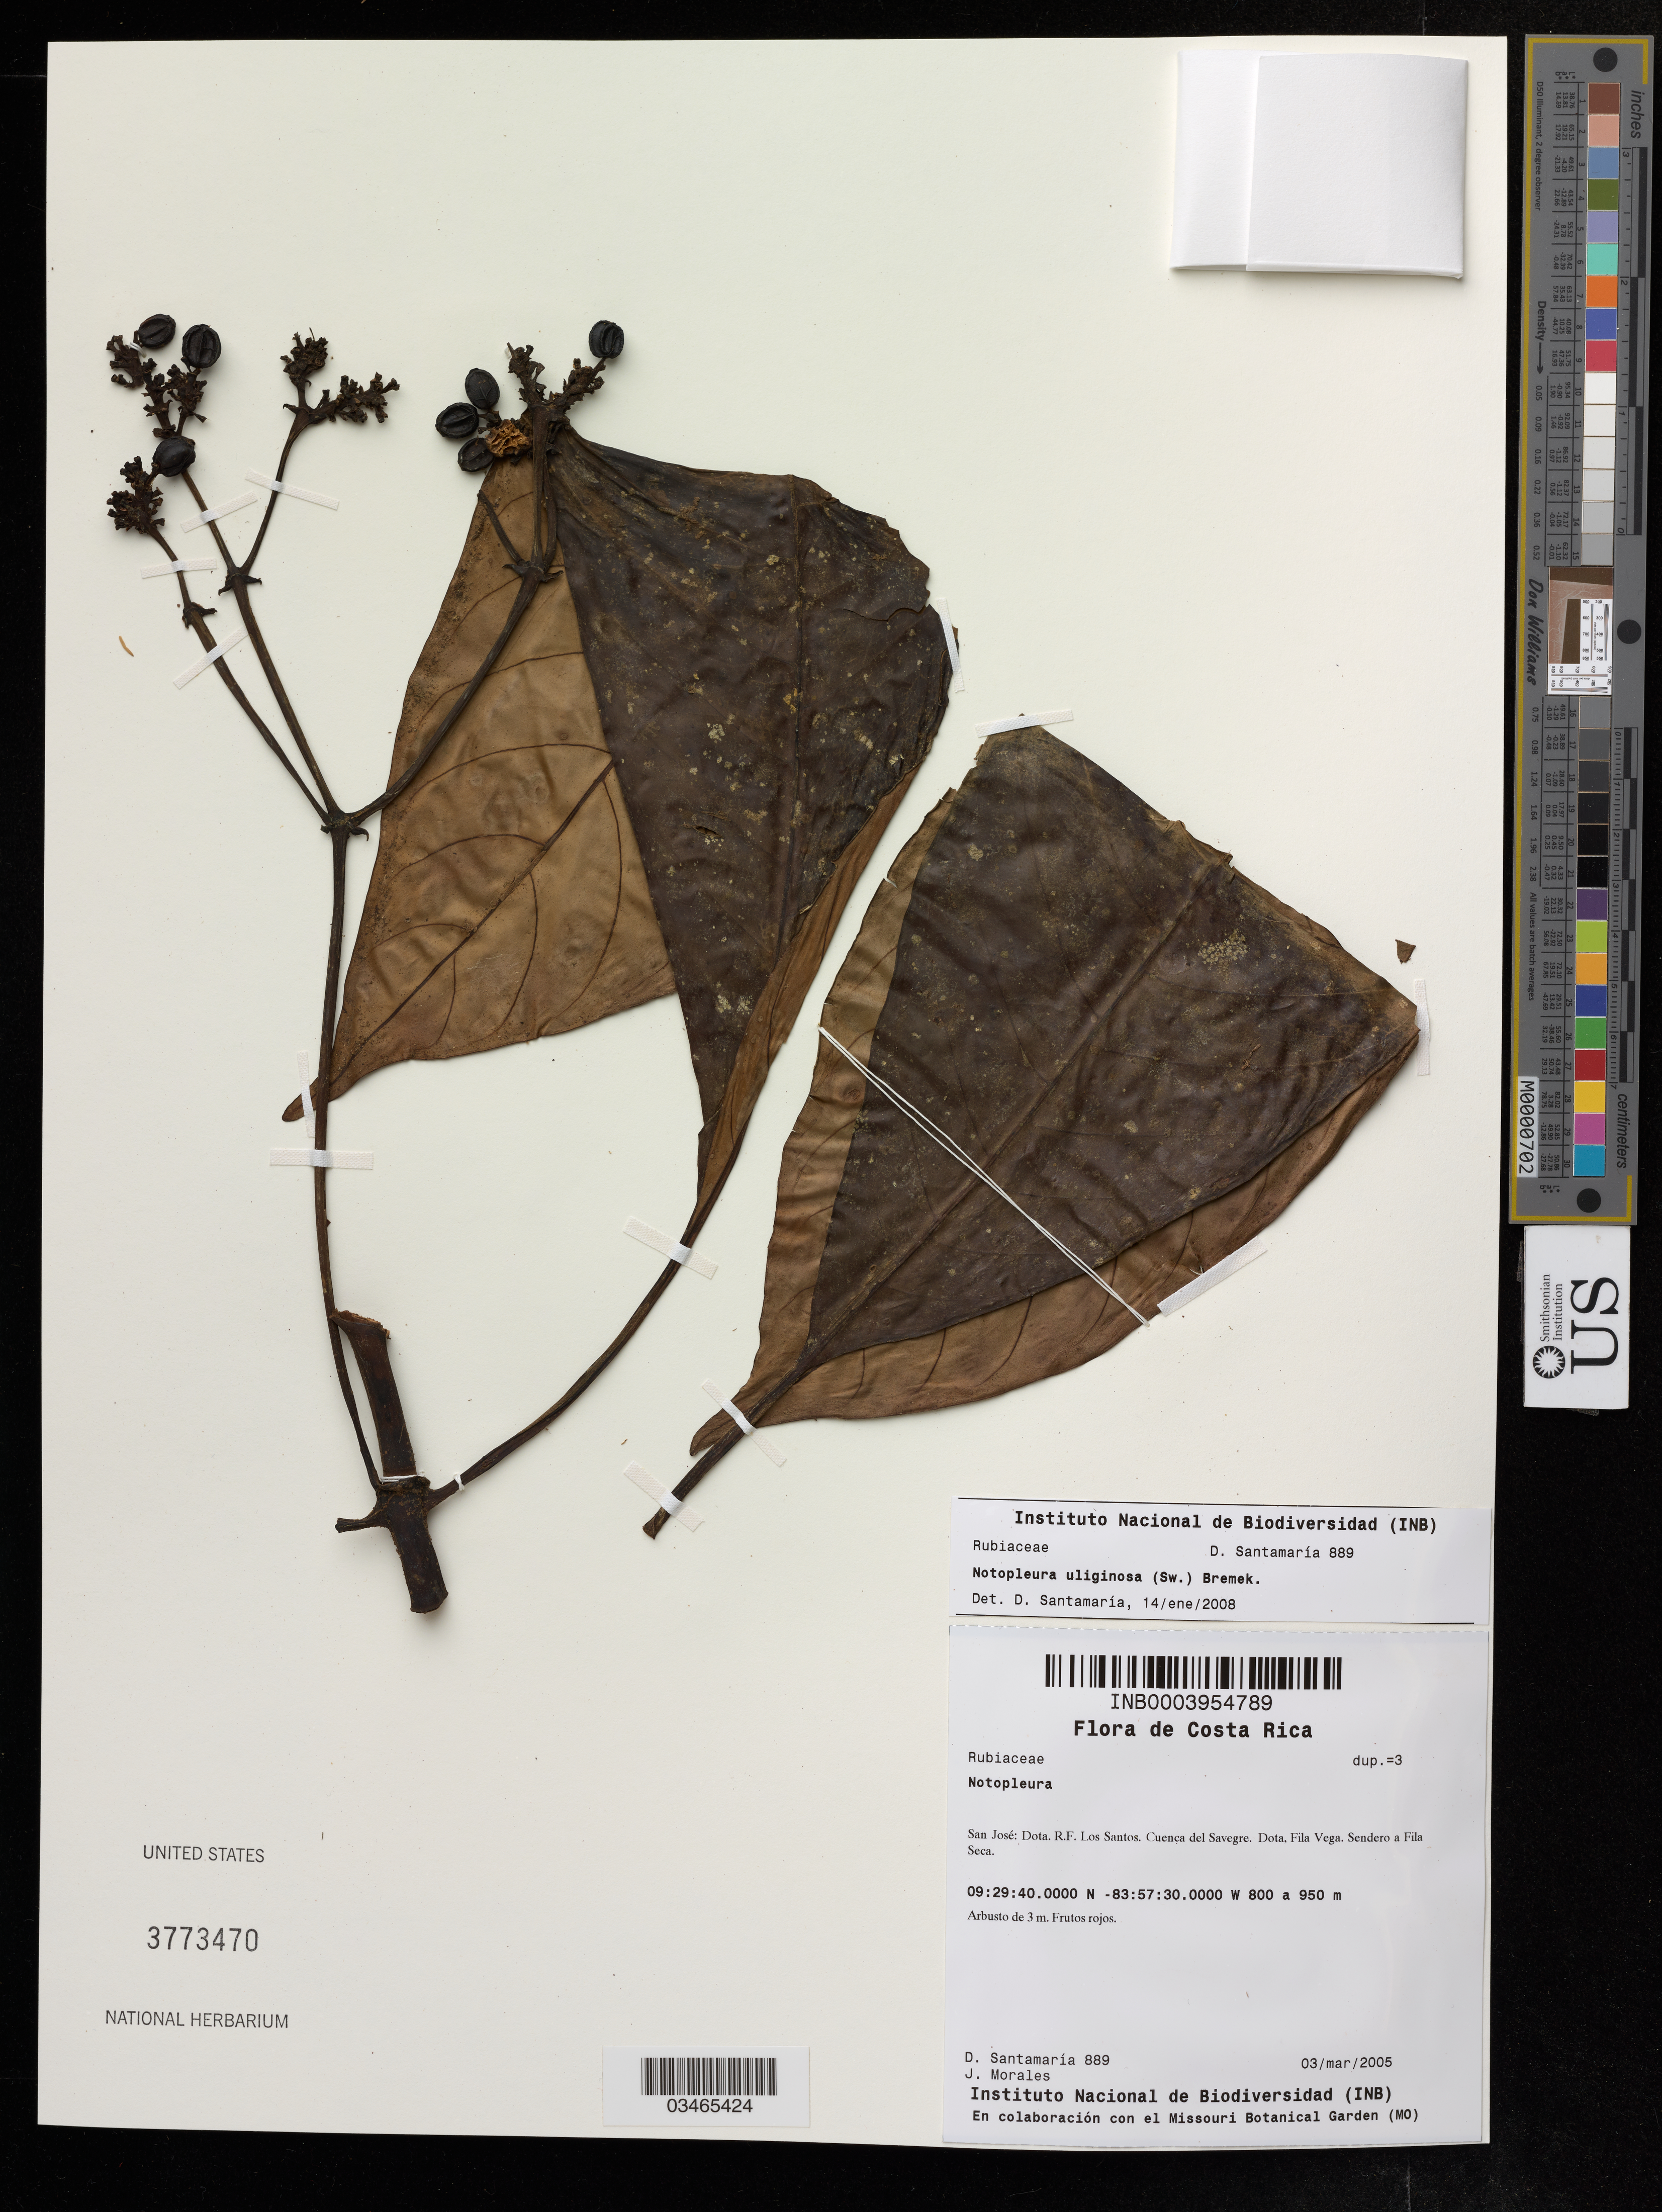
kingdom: Plantae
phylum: Tracheophyta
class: Magnoliopsida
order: Gentianales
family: Rubiaceae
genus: Notopleura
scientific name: Notopleura sp.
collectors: D. Santamaria & J. Morales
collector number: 889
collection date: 2005-03-03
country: Costa Rica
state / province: San José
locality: Dota. R.F. Los Santos. Cuenca del Savegre. Dota, Fila Vega. Sendero a Fila Seca.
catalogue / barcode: US 3773470